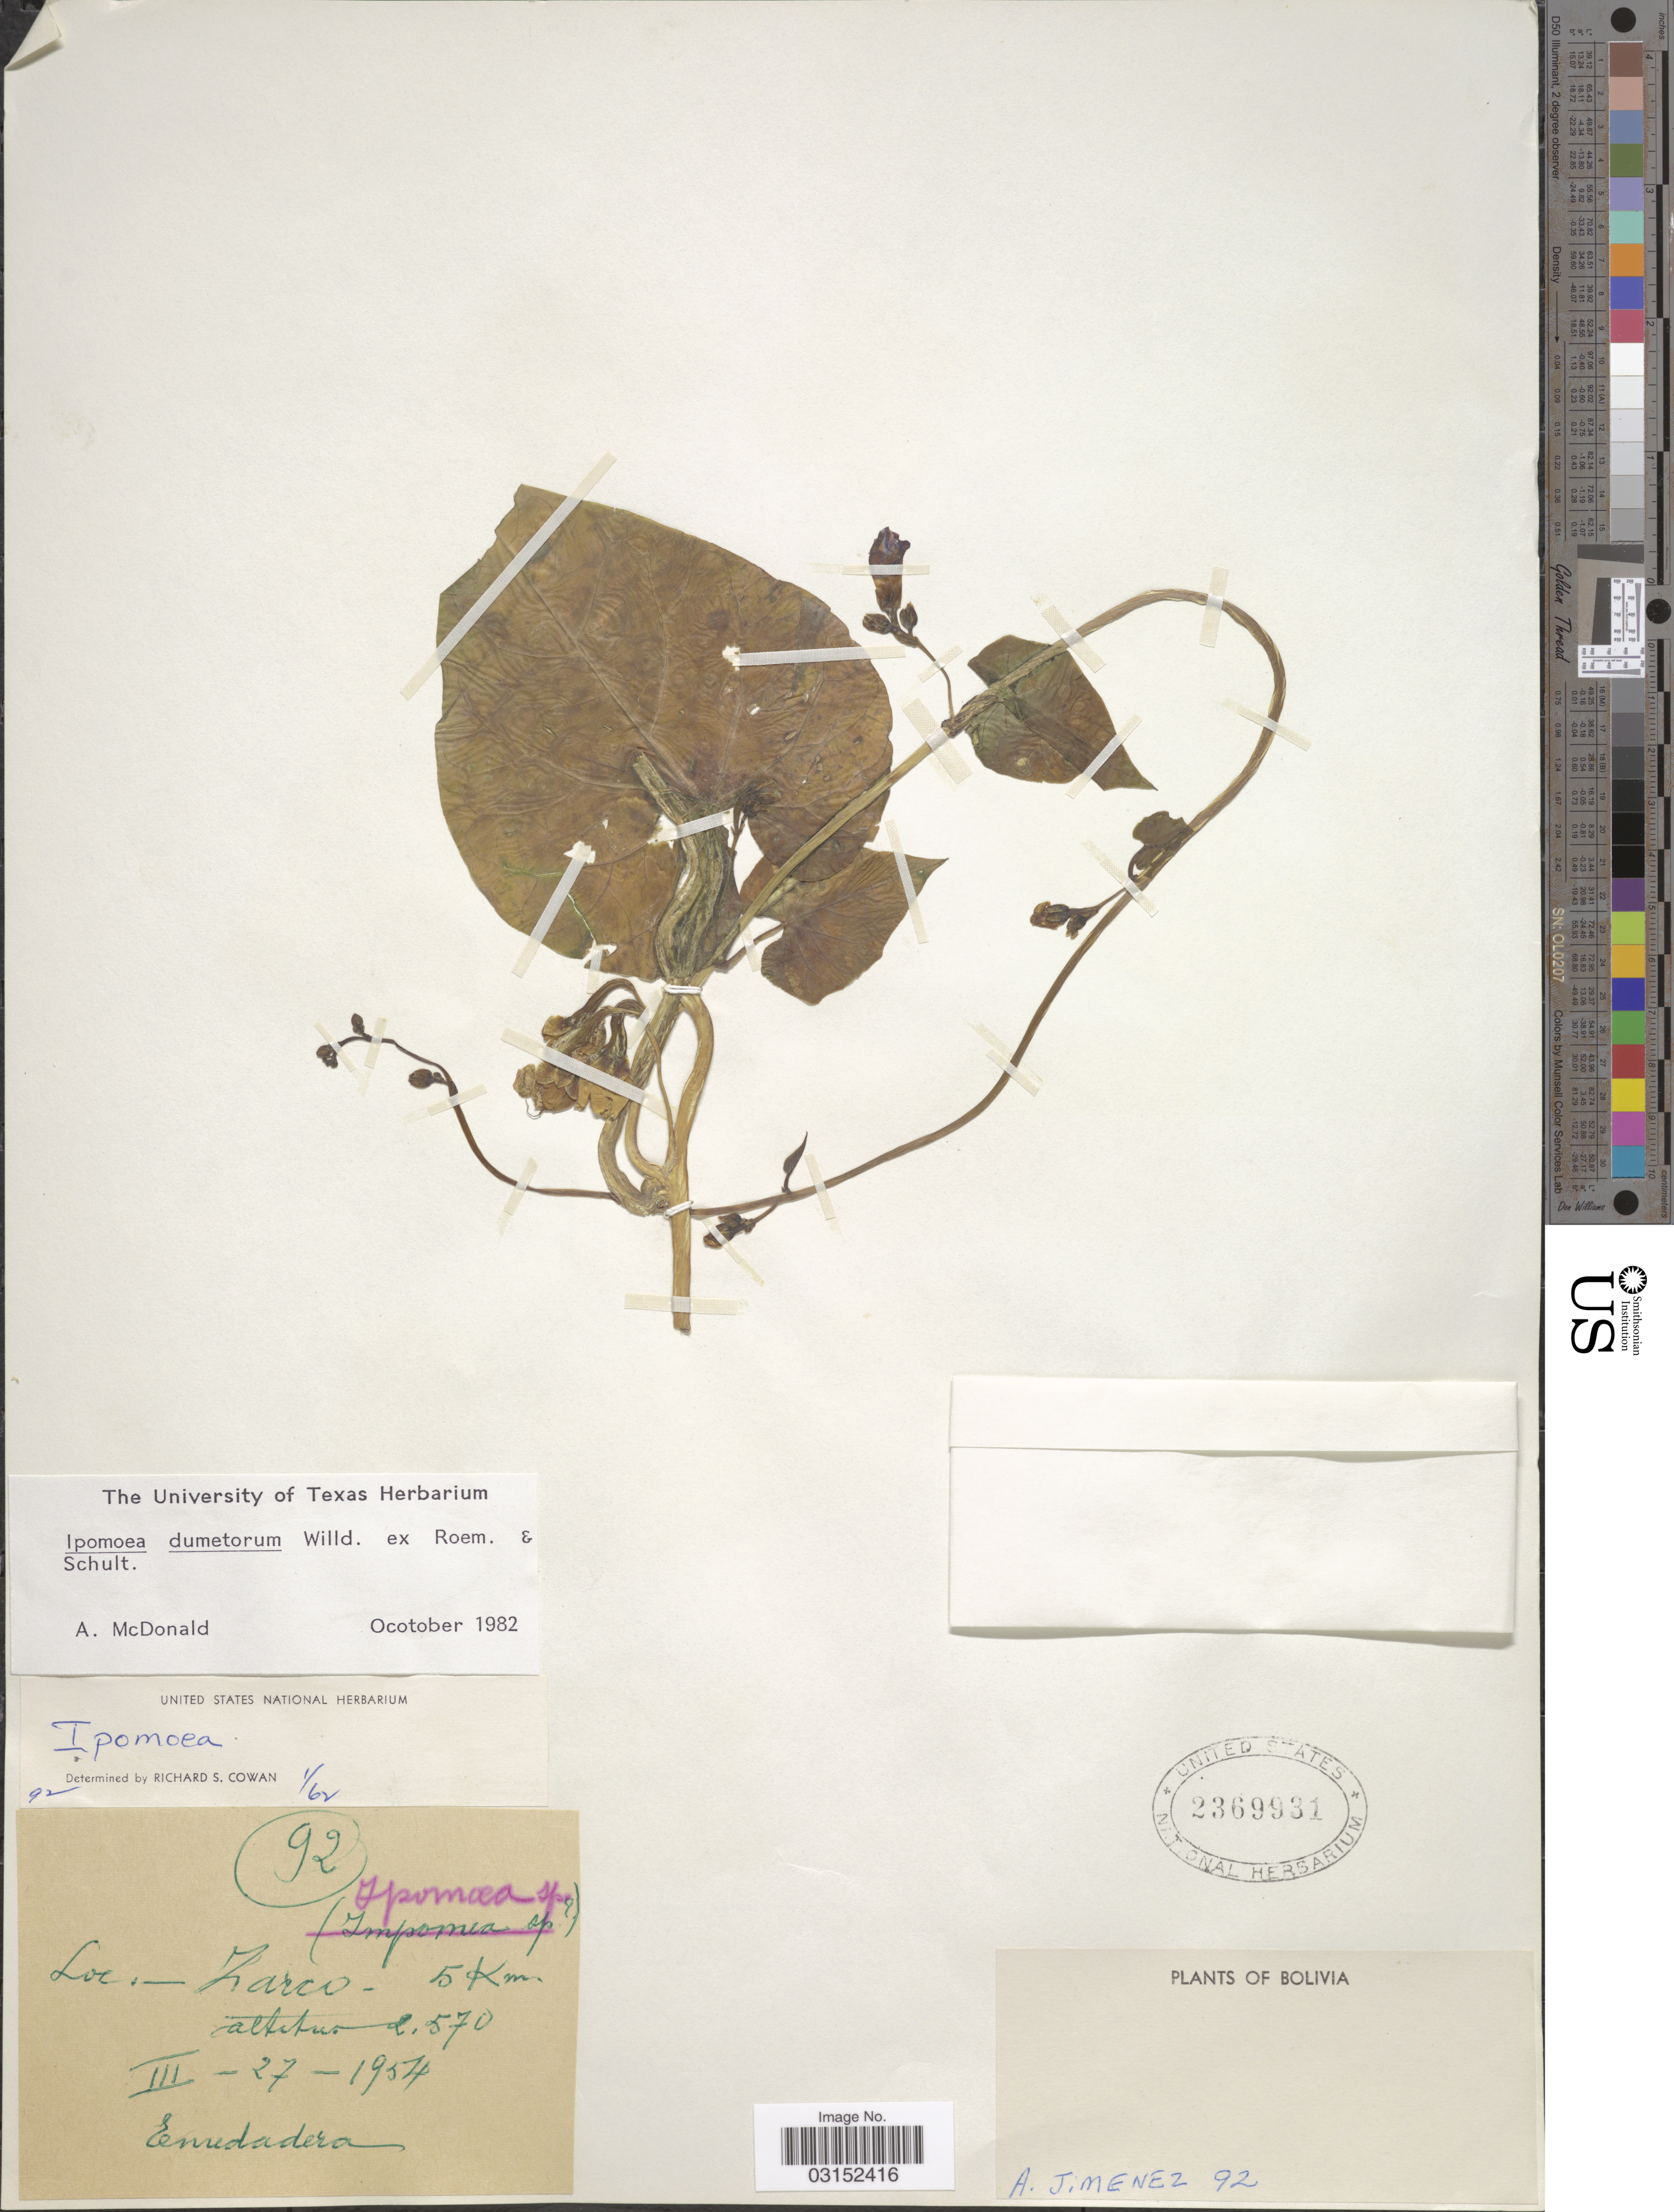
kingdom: Plantae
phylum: Tracheophyta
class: Magnoliopsida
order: Solanales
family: Convolvulaceae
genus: Ipomoea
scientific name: Ipomoea dumetorum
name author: Willd.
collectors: A. Jimenez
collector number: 92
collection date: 1954-03-27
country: Bolivia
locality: Zarco, 5 Km., Enredadera.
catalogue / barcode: US 2369931